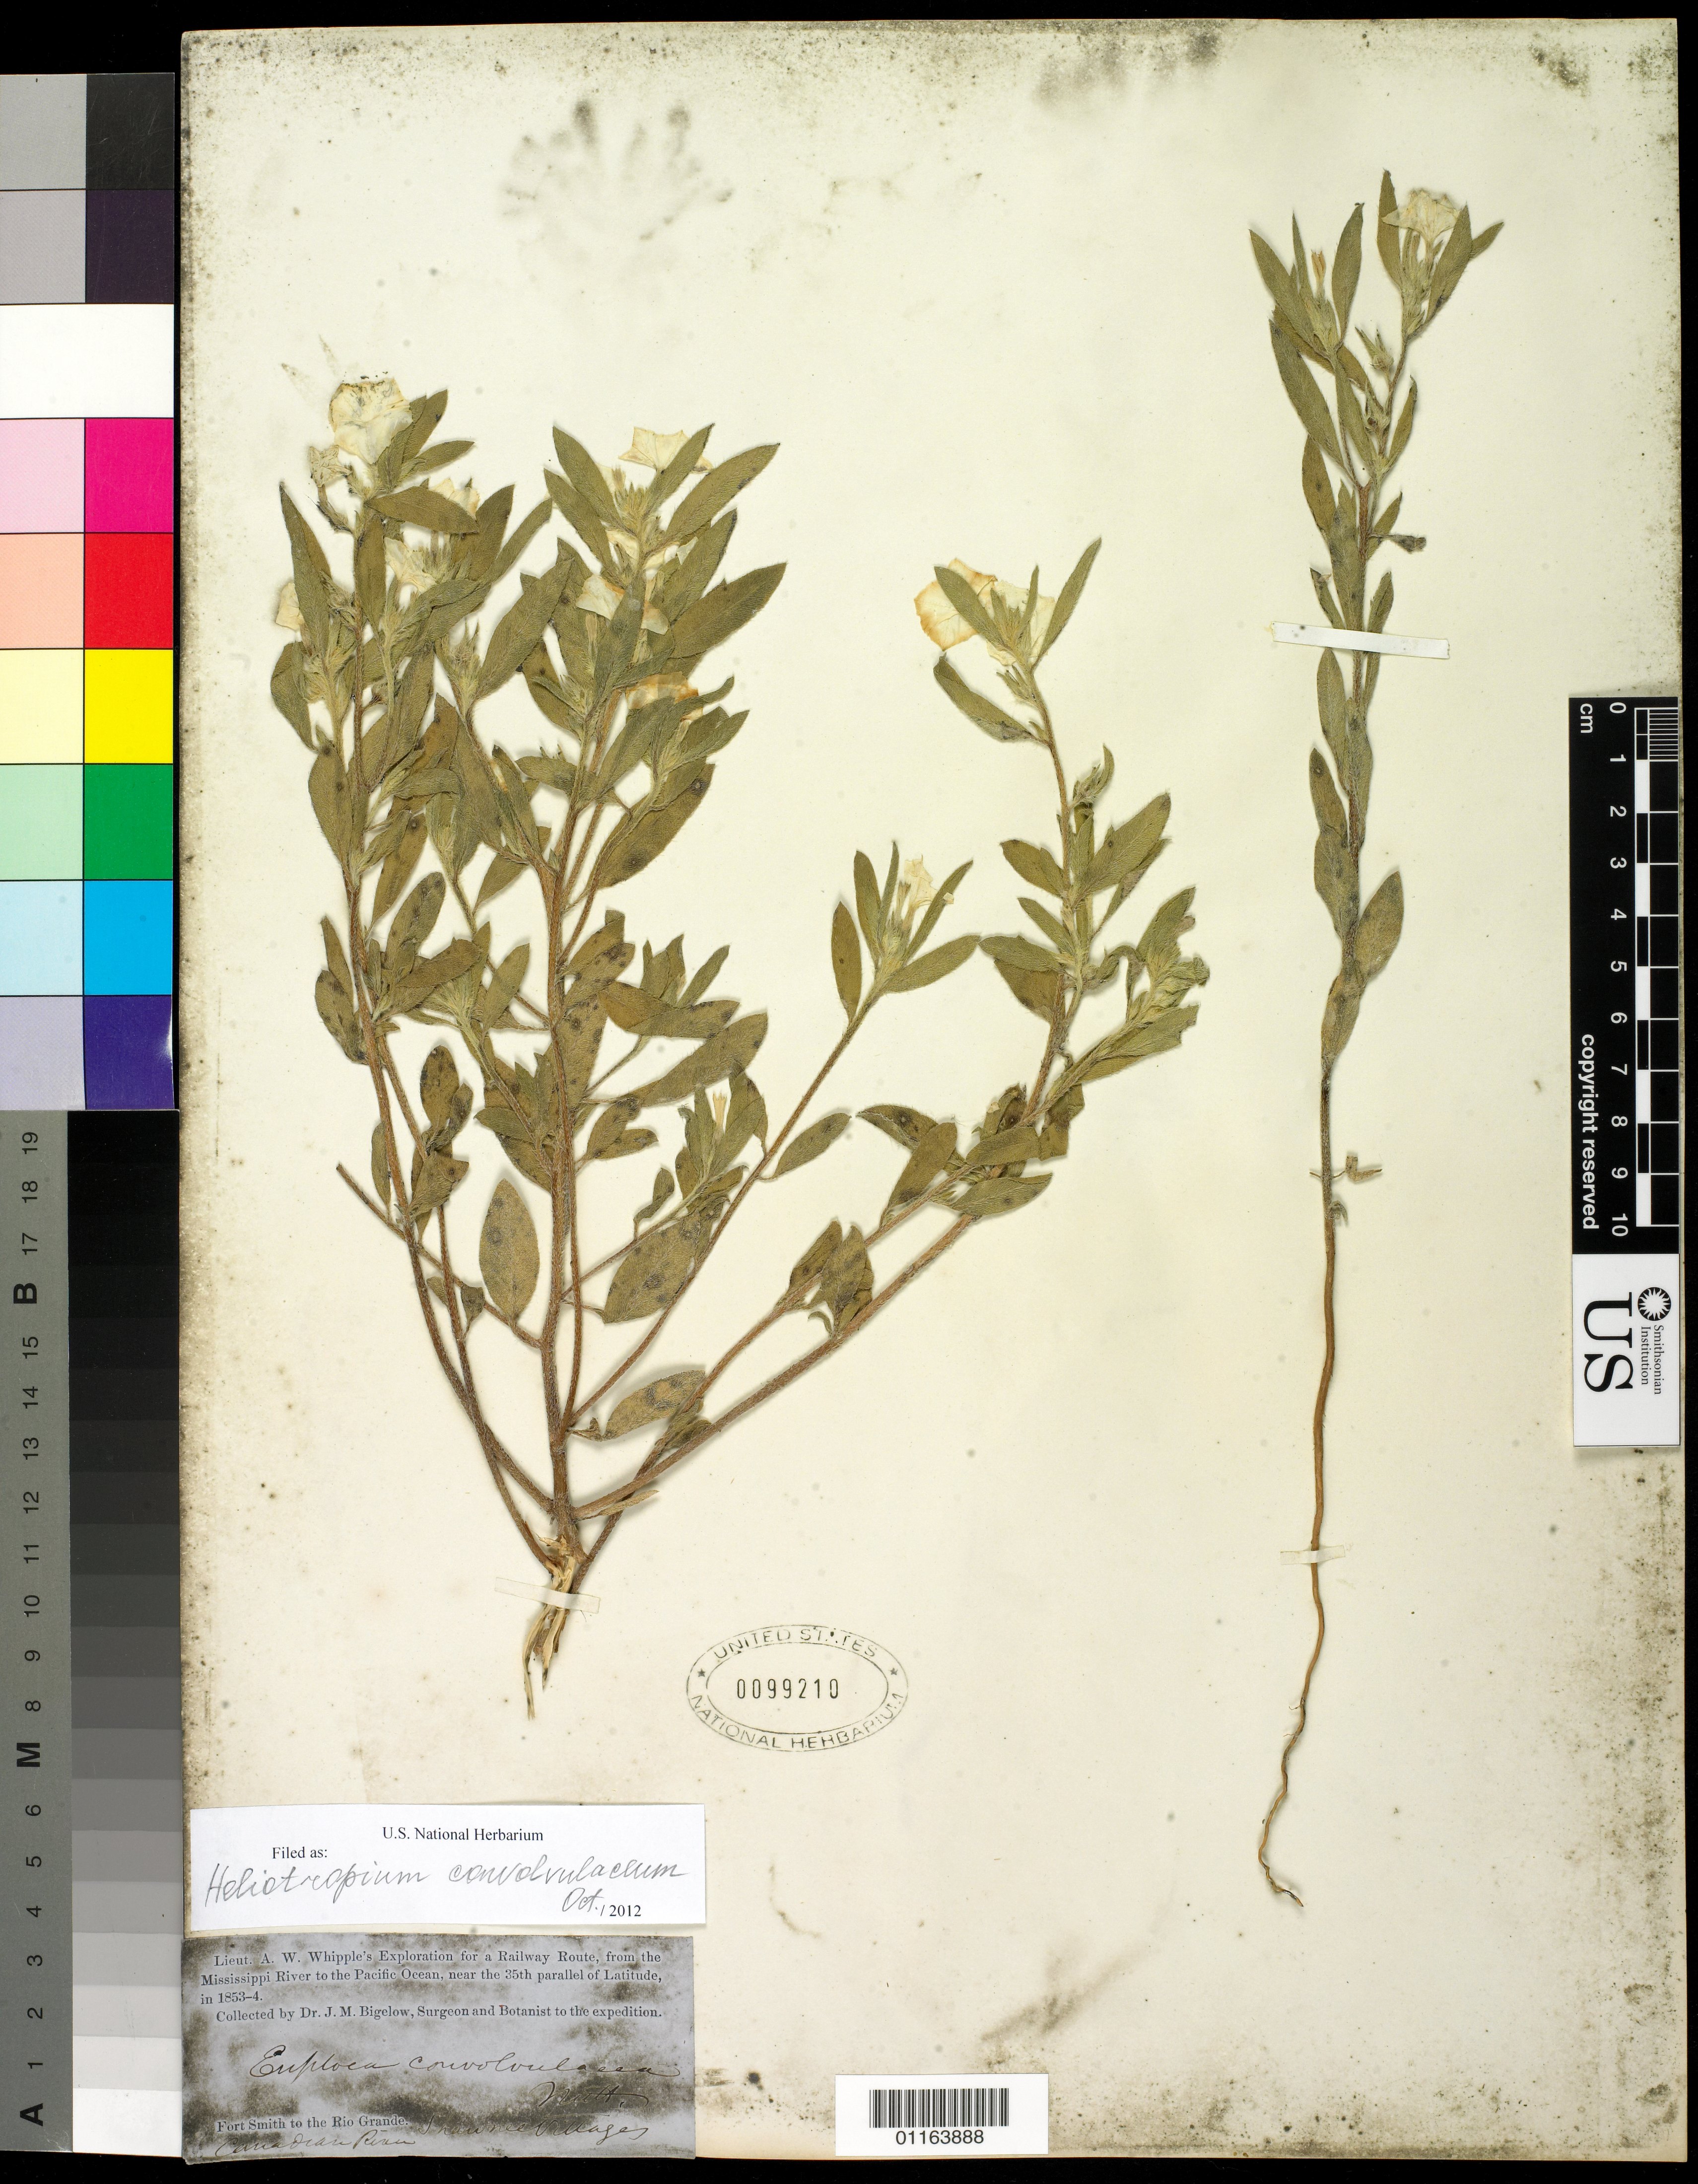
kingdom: Plantae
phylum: Tracheophyta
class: Magnoliopsida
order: Boraginales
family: Heliotropiaceae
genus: Euploca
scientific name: Euploca convolvulacea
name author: Nutt.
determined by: Feuillet, C.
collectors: J. M. Bigelow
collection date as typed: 1853 to -- --- 1854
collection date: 1853/1854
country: United States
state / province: Oklahoma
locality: Shawnee Village, Canadian River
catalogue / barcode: US 99210